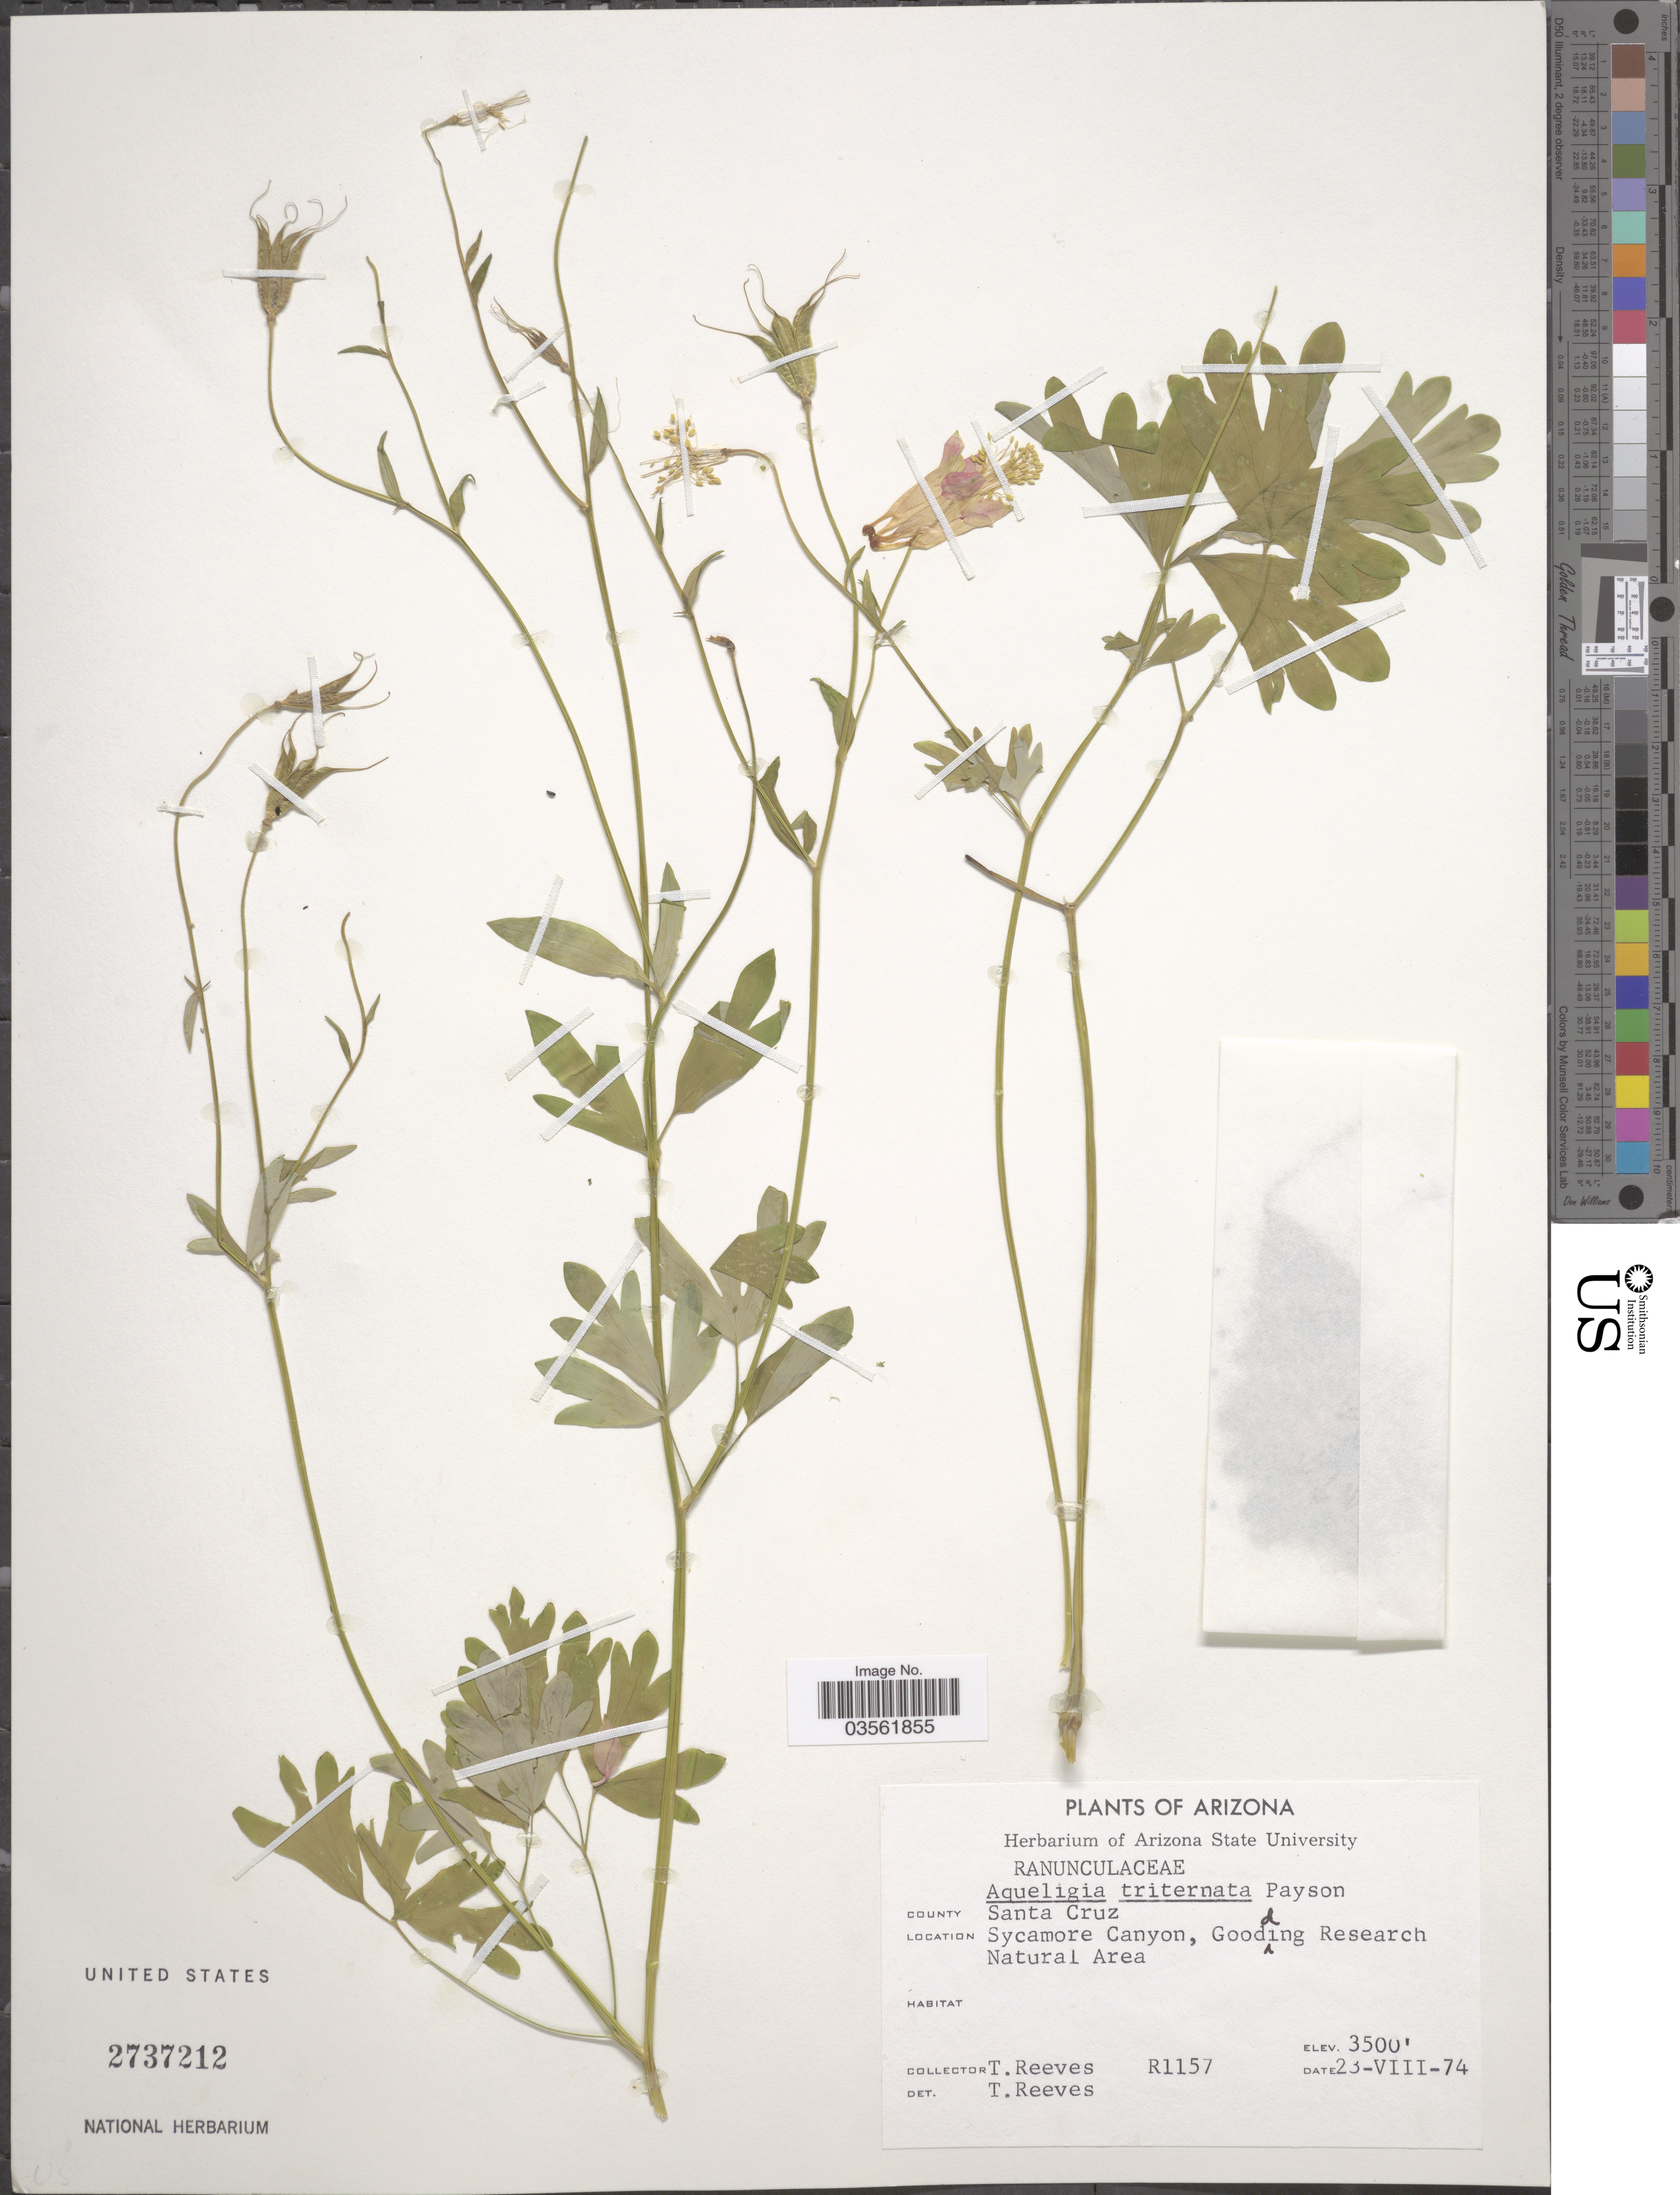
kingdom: Plantae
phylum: Tracheophyta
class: Magnoliopsida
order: Ranunculales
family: Ranunculaceae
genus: Aquilegia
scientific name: Aquilegia triternata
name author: Payson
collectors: T. Reeves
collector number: R1157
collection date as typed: Transcribed d/m/y: 23/8/74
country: United States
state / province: Arizona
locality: County Santa Cruz. Sycamore Canyon, Goodding Research Natural Area.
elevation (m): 1067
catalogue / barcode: US 2737212